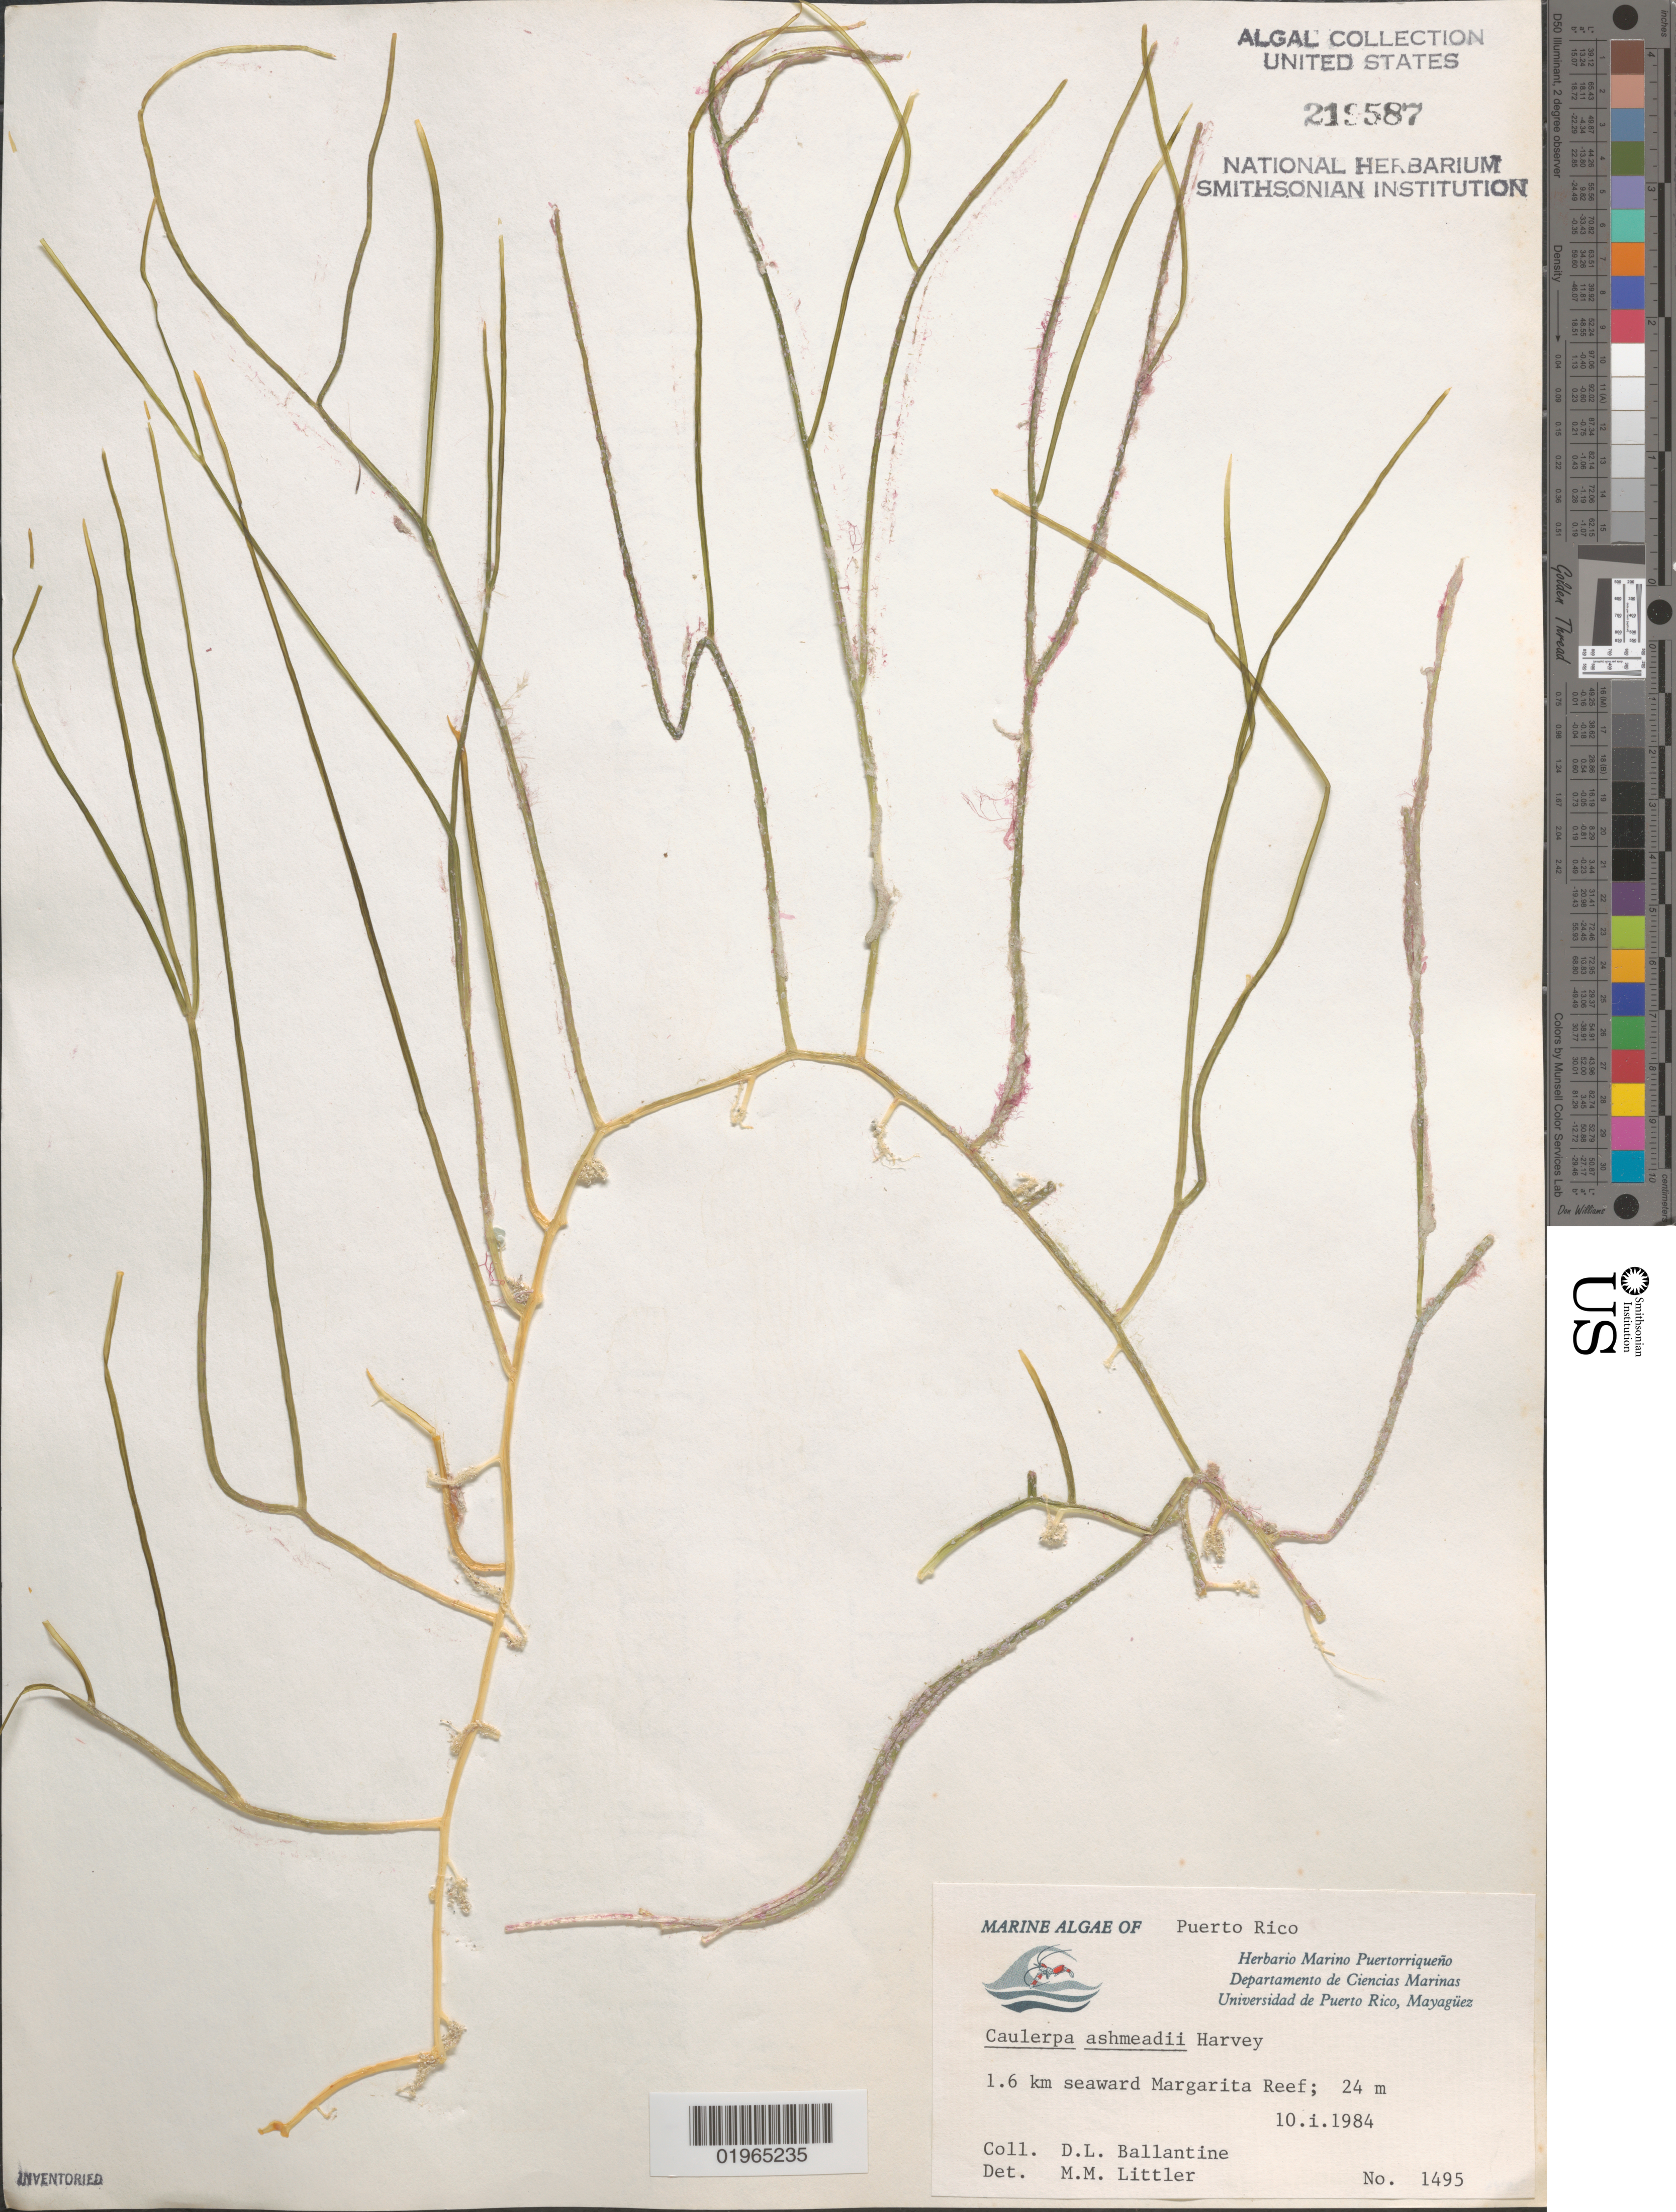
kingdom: Plantae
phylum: Chlorophyta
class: Ulvophyceae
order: Bryopsidales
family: Caulerpaceae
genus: Caulerpa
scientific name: Caulerpa ashmeadii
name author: Harv.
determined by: Littler, M. M.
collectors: D.L. Ballantine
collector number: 1495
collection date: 1984-01-10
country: Puerto Rico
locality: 1.6 km seaward Margarita Reef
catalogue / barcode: US 219587